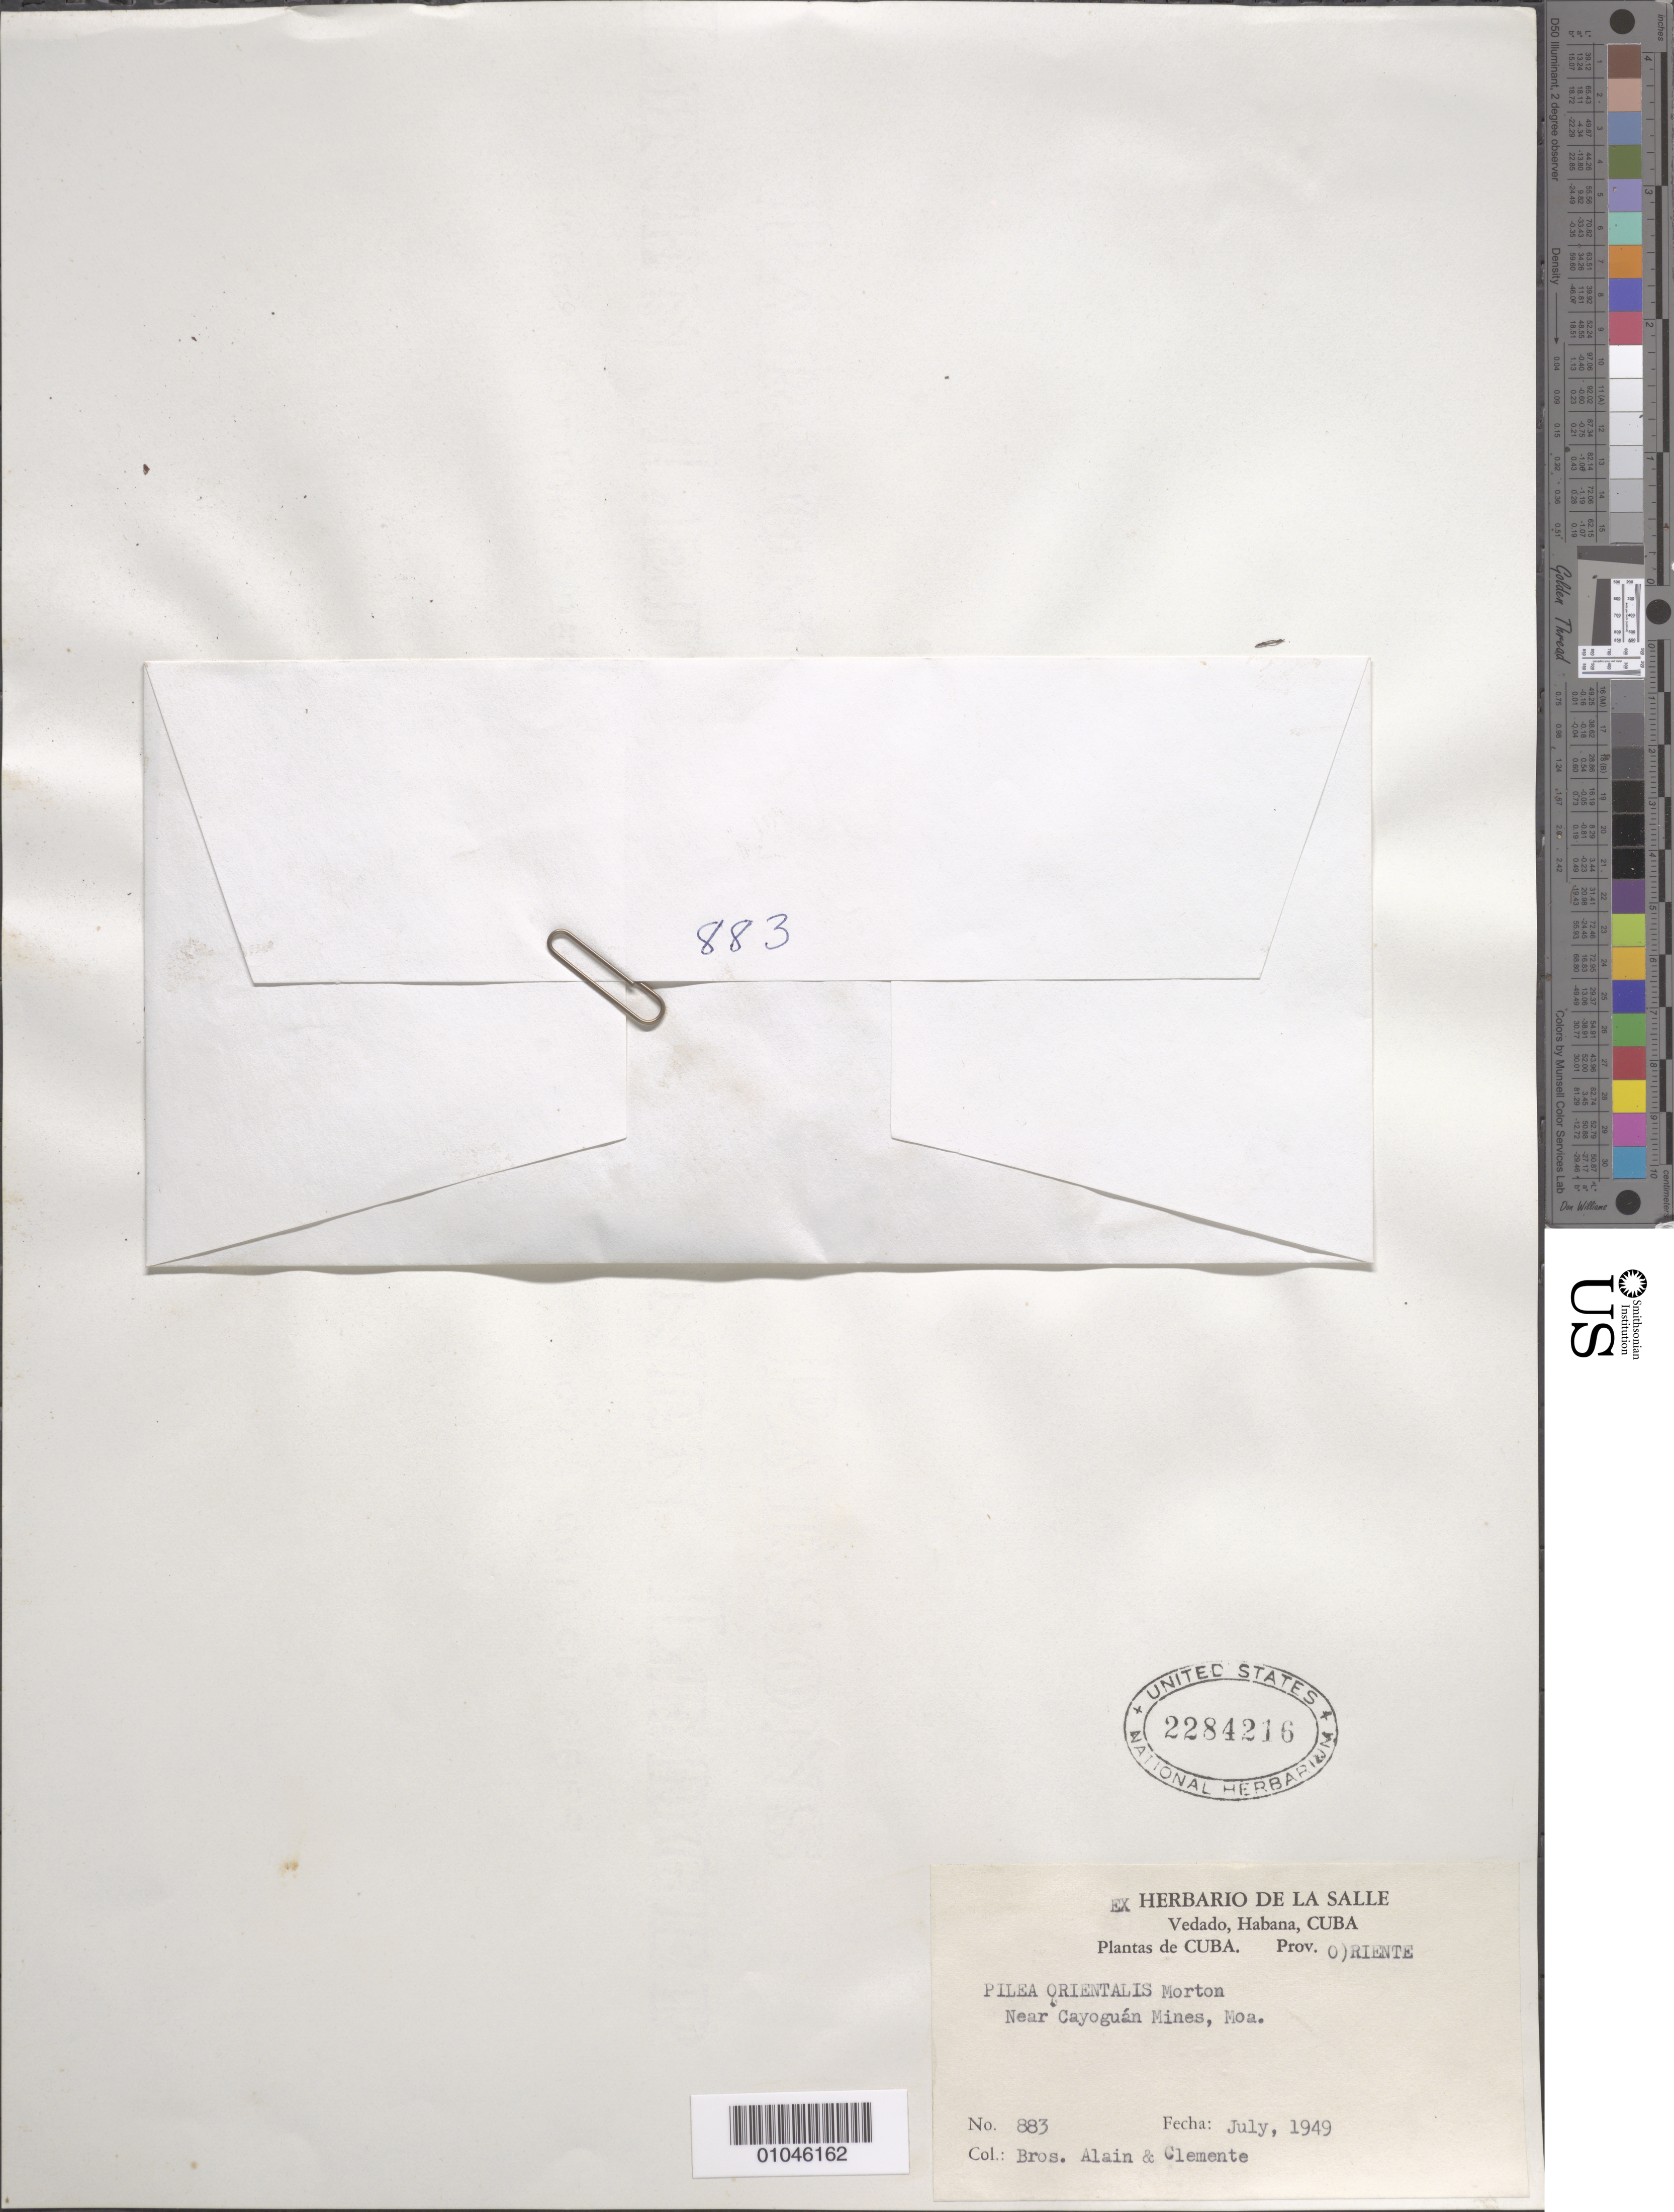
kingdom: Plantae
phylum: Tracheophyta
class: Magnoliopsida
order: Rosales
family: Urticaceae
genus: Pilea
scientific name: Pilea orientalis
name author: C.V. Morton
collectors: A. H. Liogier & Bro. Clemente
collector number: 883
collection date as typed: Jul 1949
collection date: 1949-07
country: Cuba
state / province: Holguín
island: Cuba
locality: Vedado, Habana Near Cayoguan Mines Moa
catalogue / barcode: US 2284216